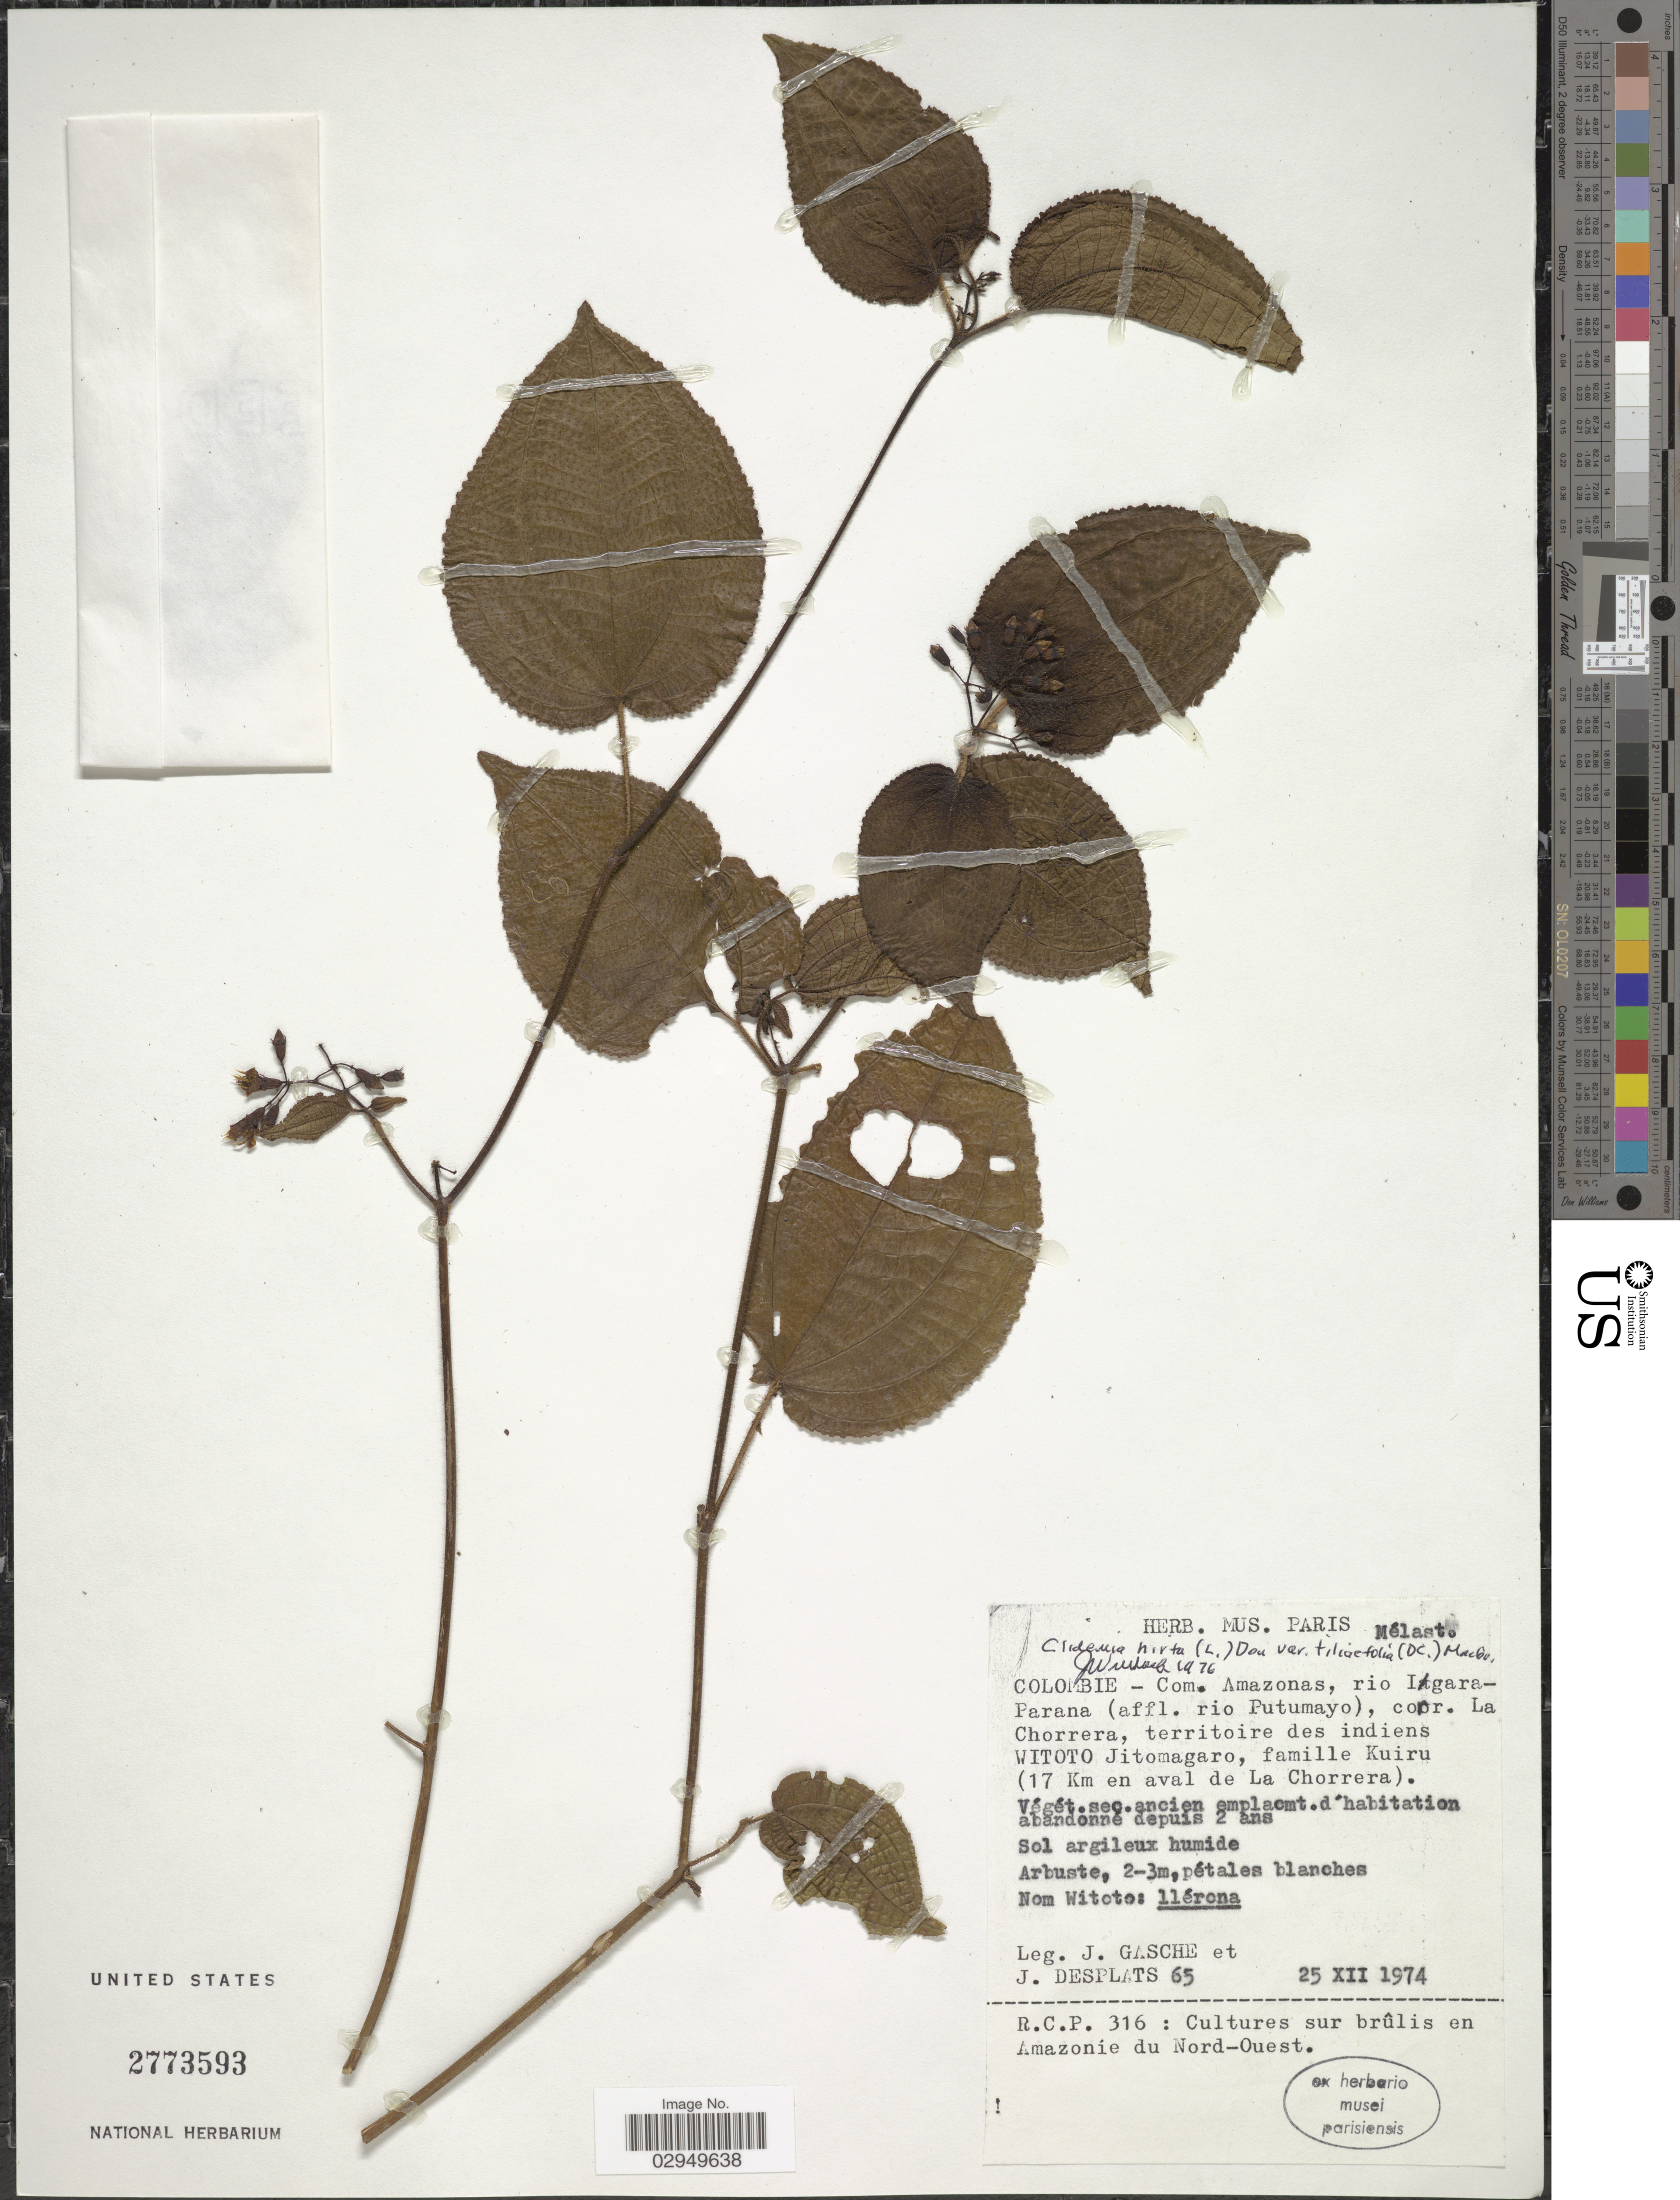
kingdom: Plantae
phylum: Tracheophyta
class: Magnoliopsida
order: Myrtales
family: Melastomataceae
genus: Clidemia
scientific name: Clidemia hirta var. tiliifolia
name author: (DC.) J.F. Macbr.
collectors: J. Gasche & J. Desplats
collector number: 65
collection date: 1974-12-25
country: Colombia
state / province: Amazônas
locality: Com. Amazonas, rio Igara-Parana (affl, rio Putumayo), coor. La Chorrera, territoire des indiens Witoto Jitomagaro, famille Kuire (17 Km en aval de La Chorrera).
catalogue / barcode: US 2773593